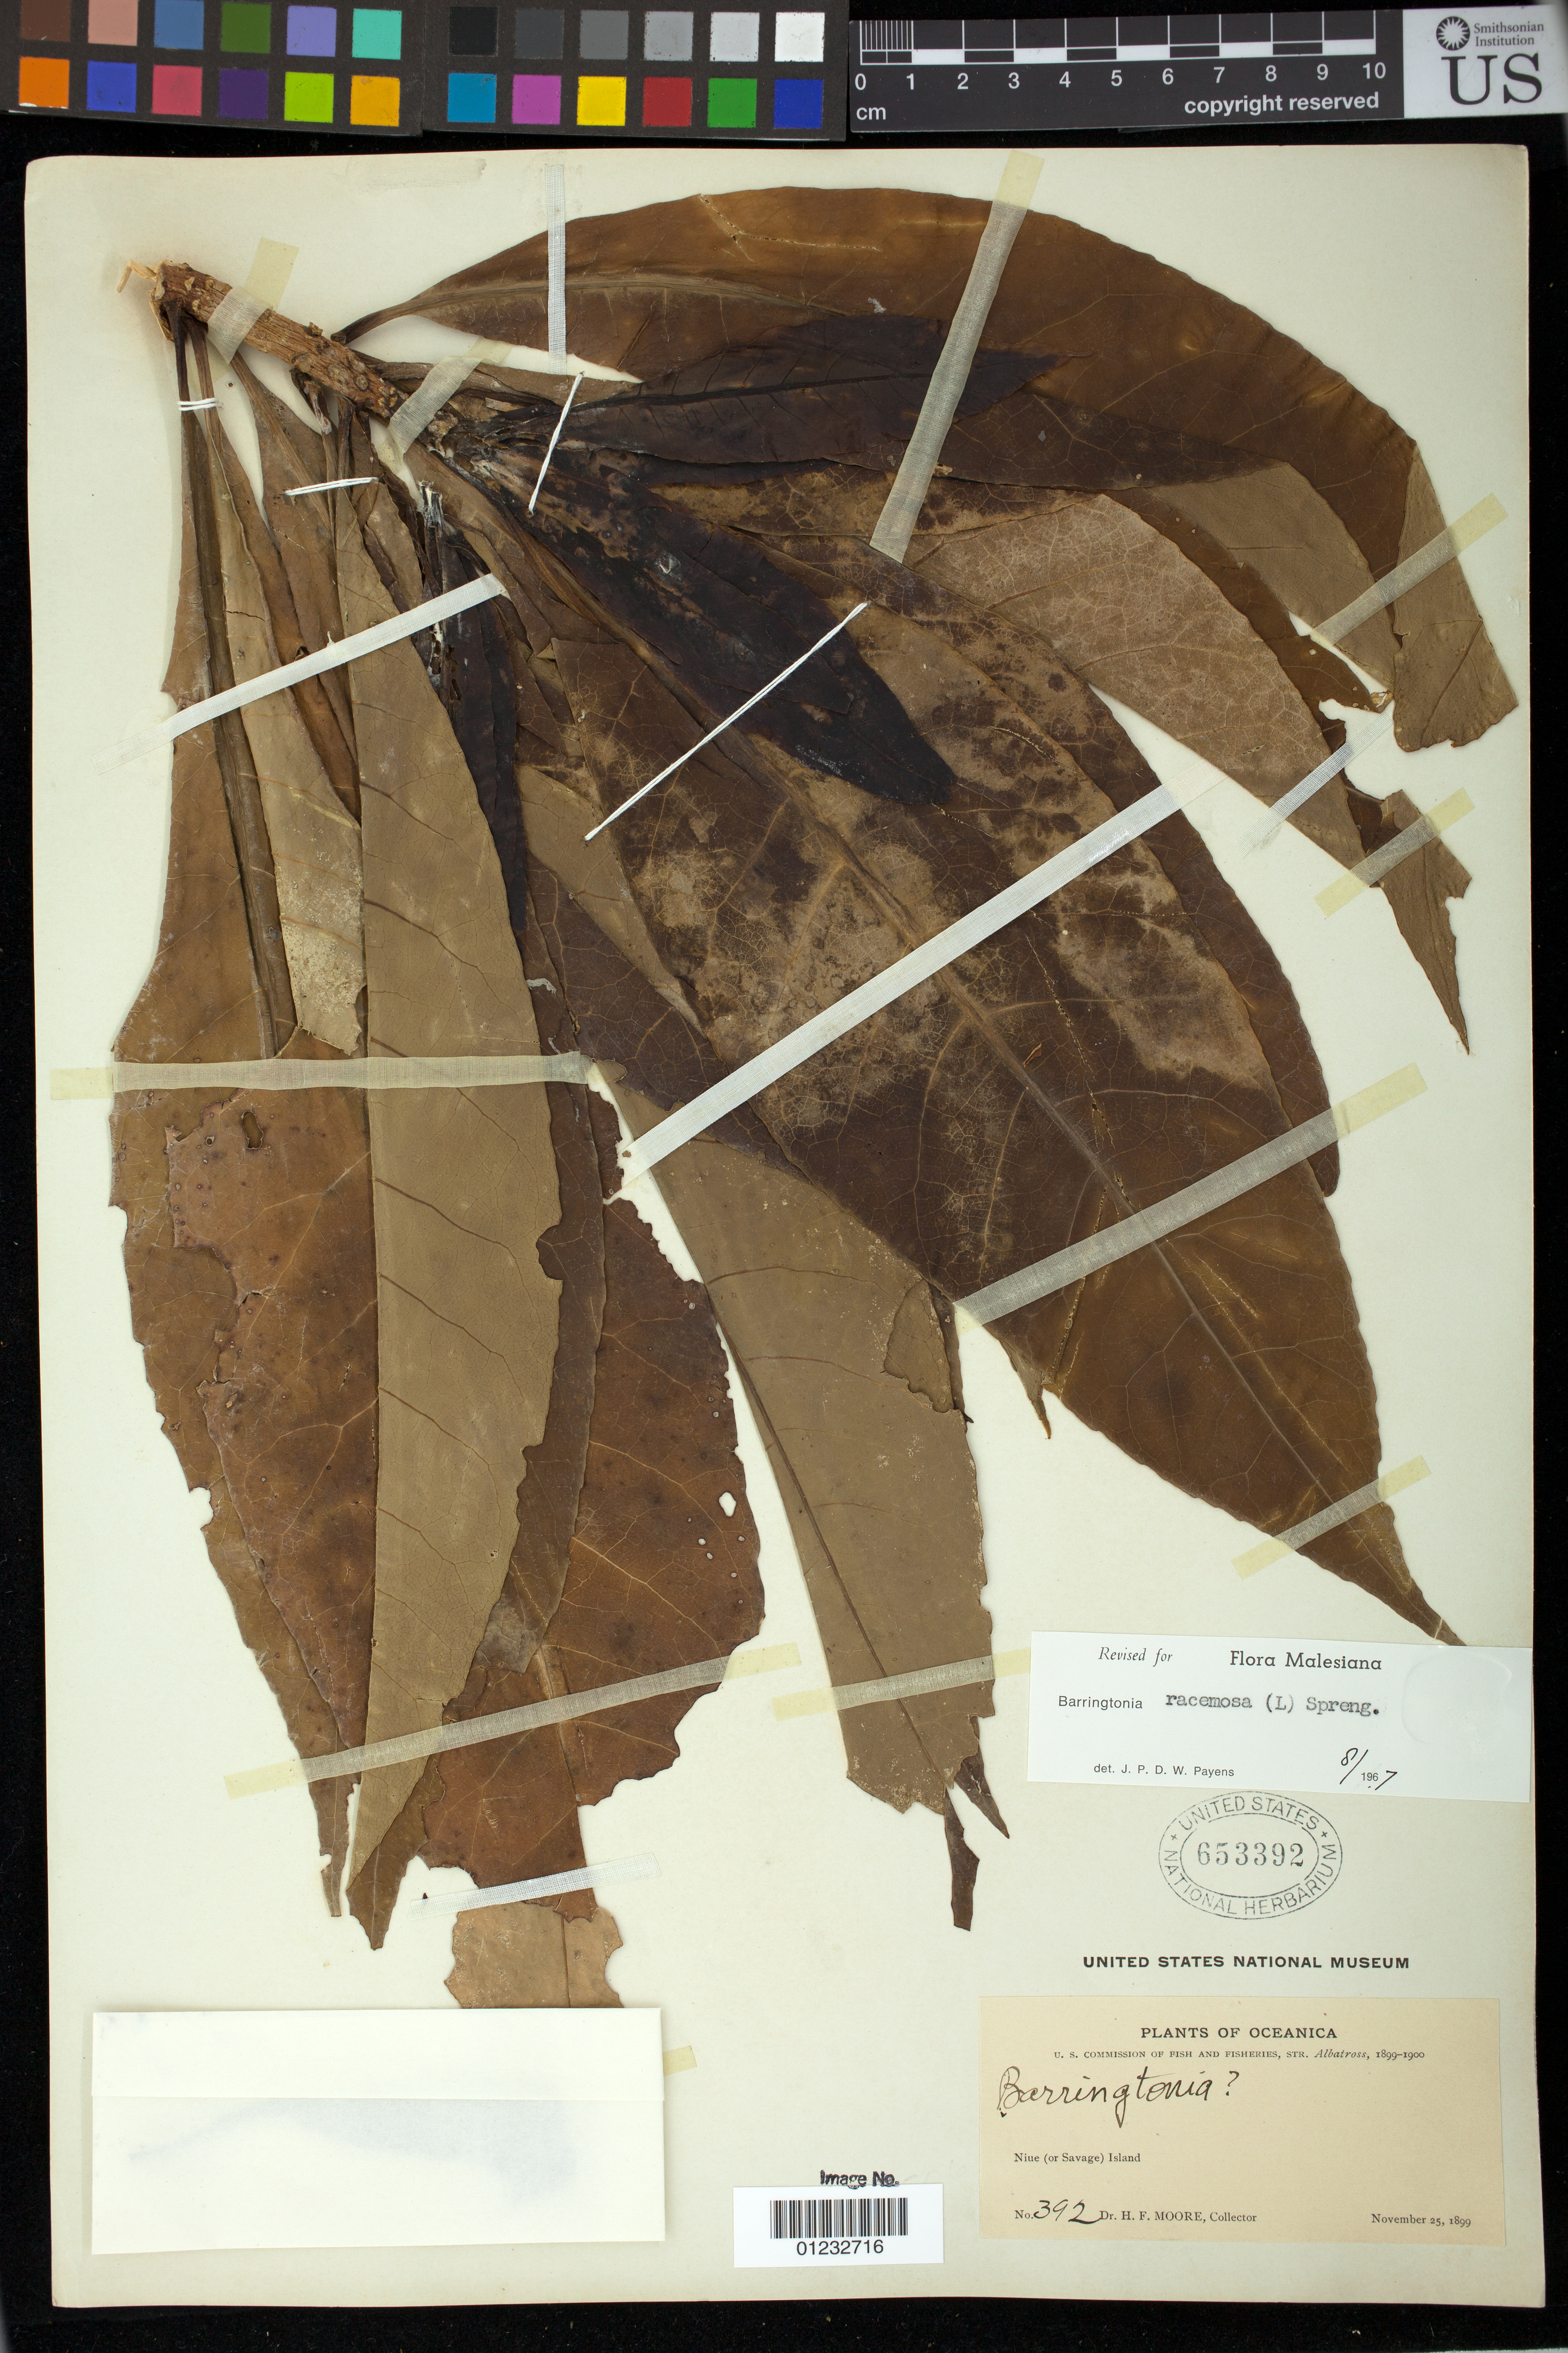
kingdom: Plantae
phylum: Tracheophyta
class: Magnoliopsida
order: Ericales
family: Lecythidaceae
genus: Barringtonia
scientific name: Barringtonia racemosa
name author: (L.) Spreng.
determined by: Payens, J. P. D. W.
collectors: H. F. Moore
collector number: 392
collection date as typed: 25 Nov 1899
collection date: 1899-11-25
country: Niue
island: Niue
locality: Niue (or Savage) Island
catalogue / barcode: US 653392